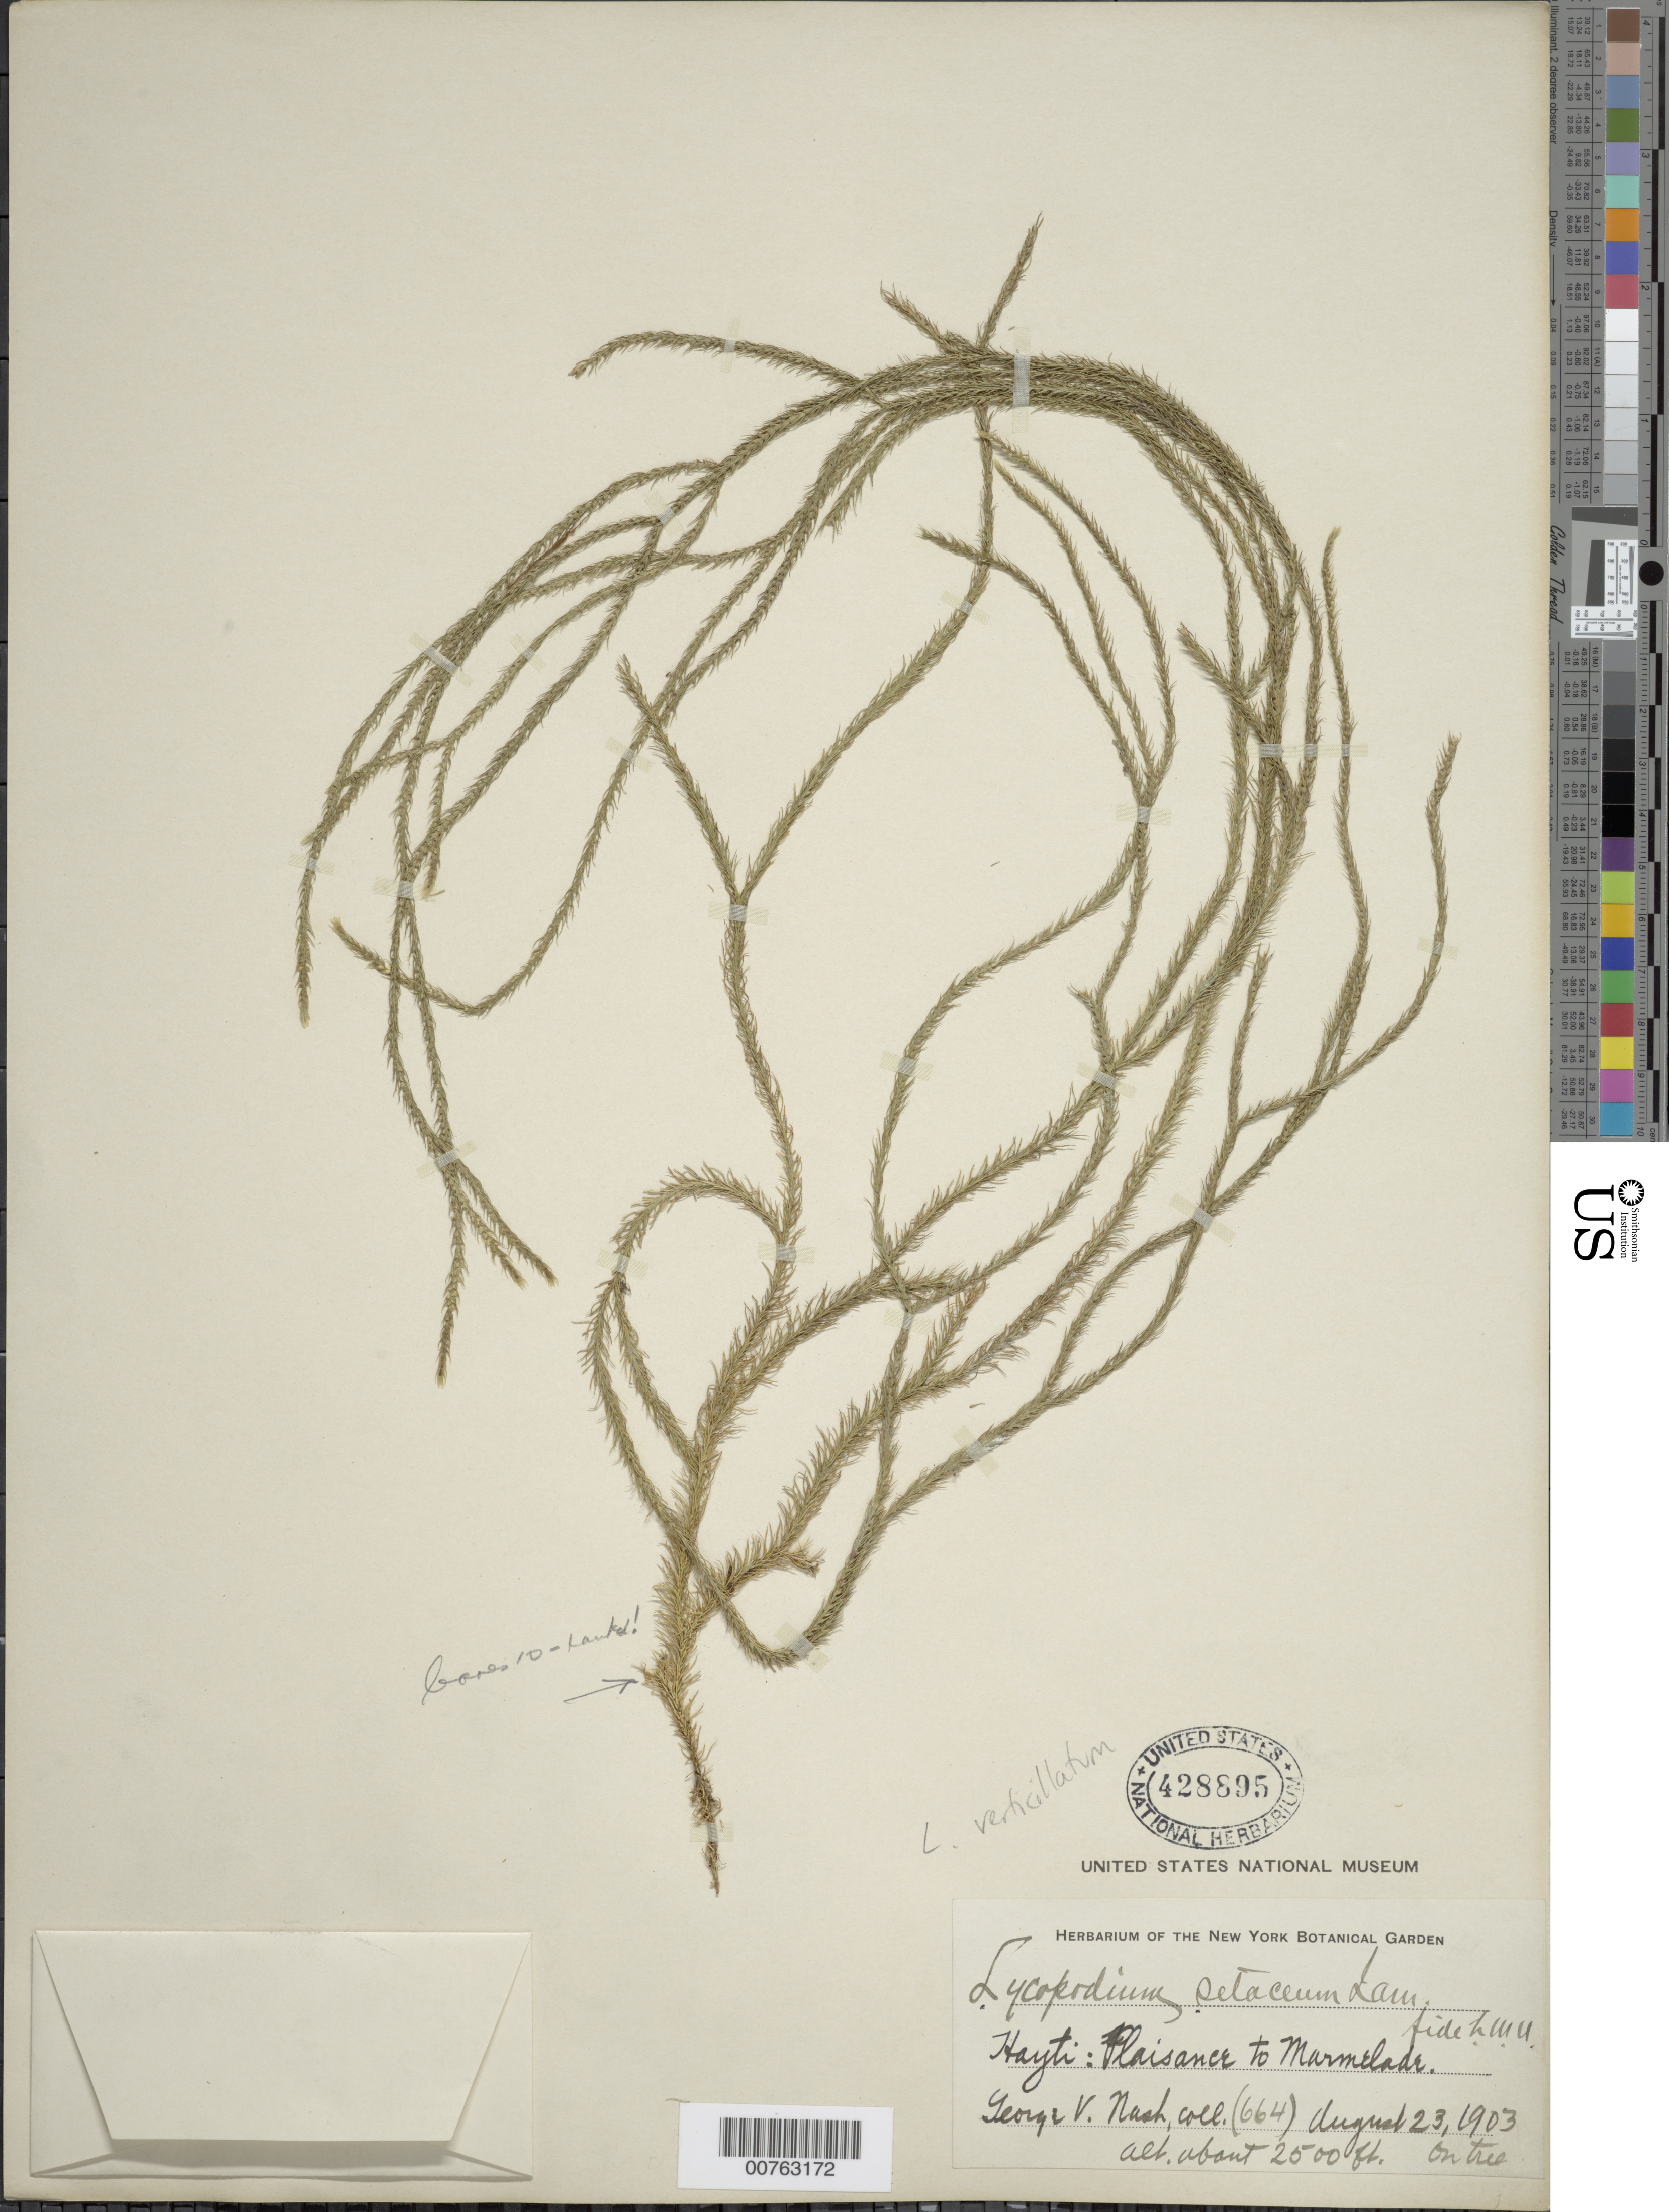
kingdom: Plantae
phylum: Tracheophyta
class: Lycopodiopsida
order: Lycopodiales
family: Lycopodiaceae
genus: Phlegmariurus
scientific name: Phlegmariurus filiformis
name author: (Sw.) W.H. Wagner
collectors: G. V. Nash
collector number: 664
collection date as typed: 23 Aug 1903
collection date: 1903-08-23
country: Haiti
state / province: Nord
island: Hispaniola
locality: Plaisance to Marmelade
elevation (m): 762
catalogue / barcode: US 428895